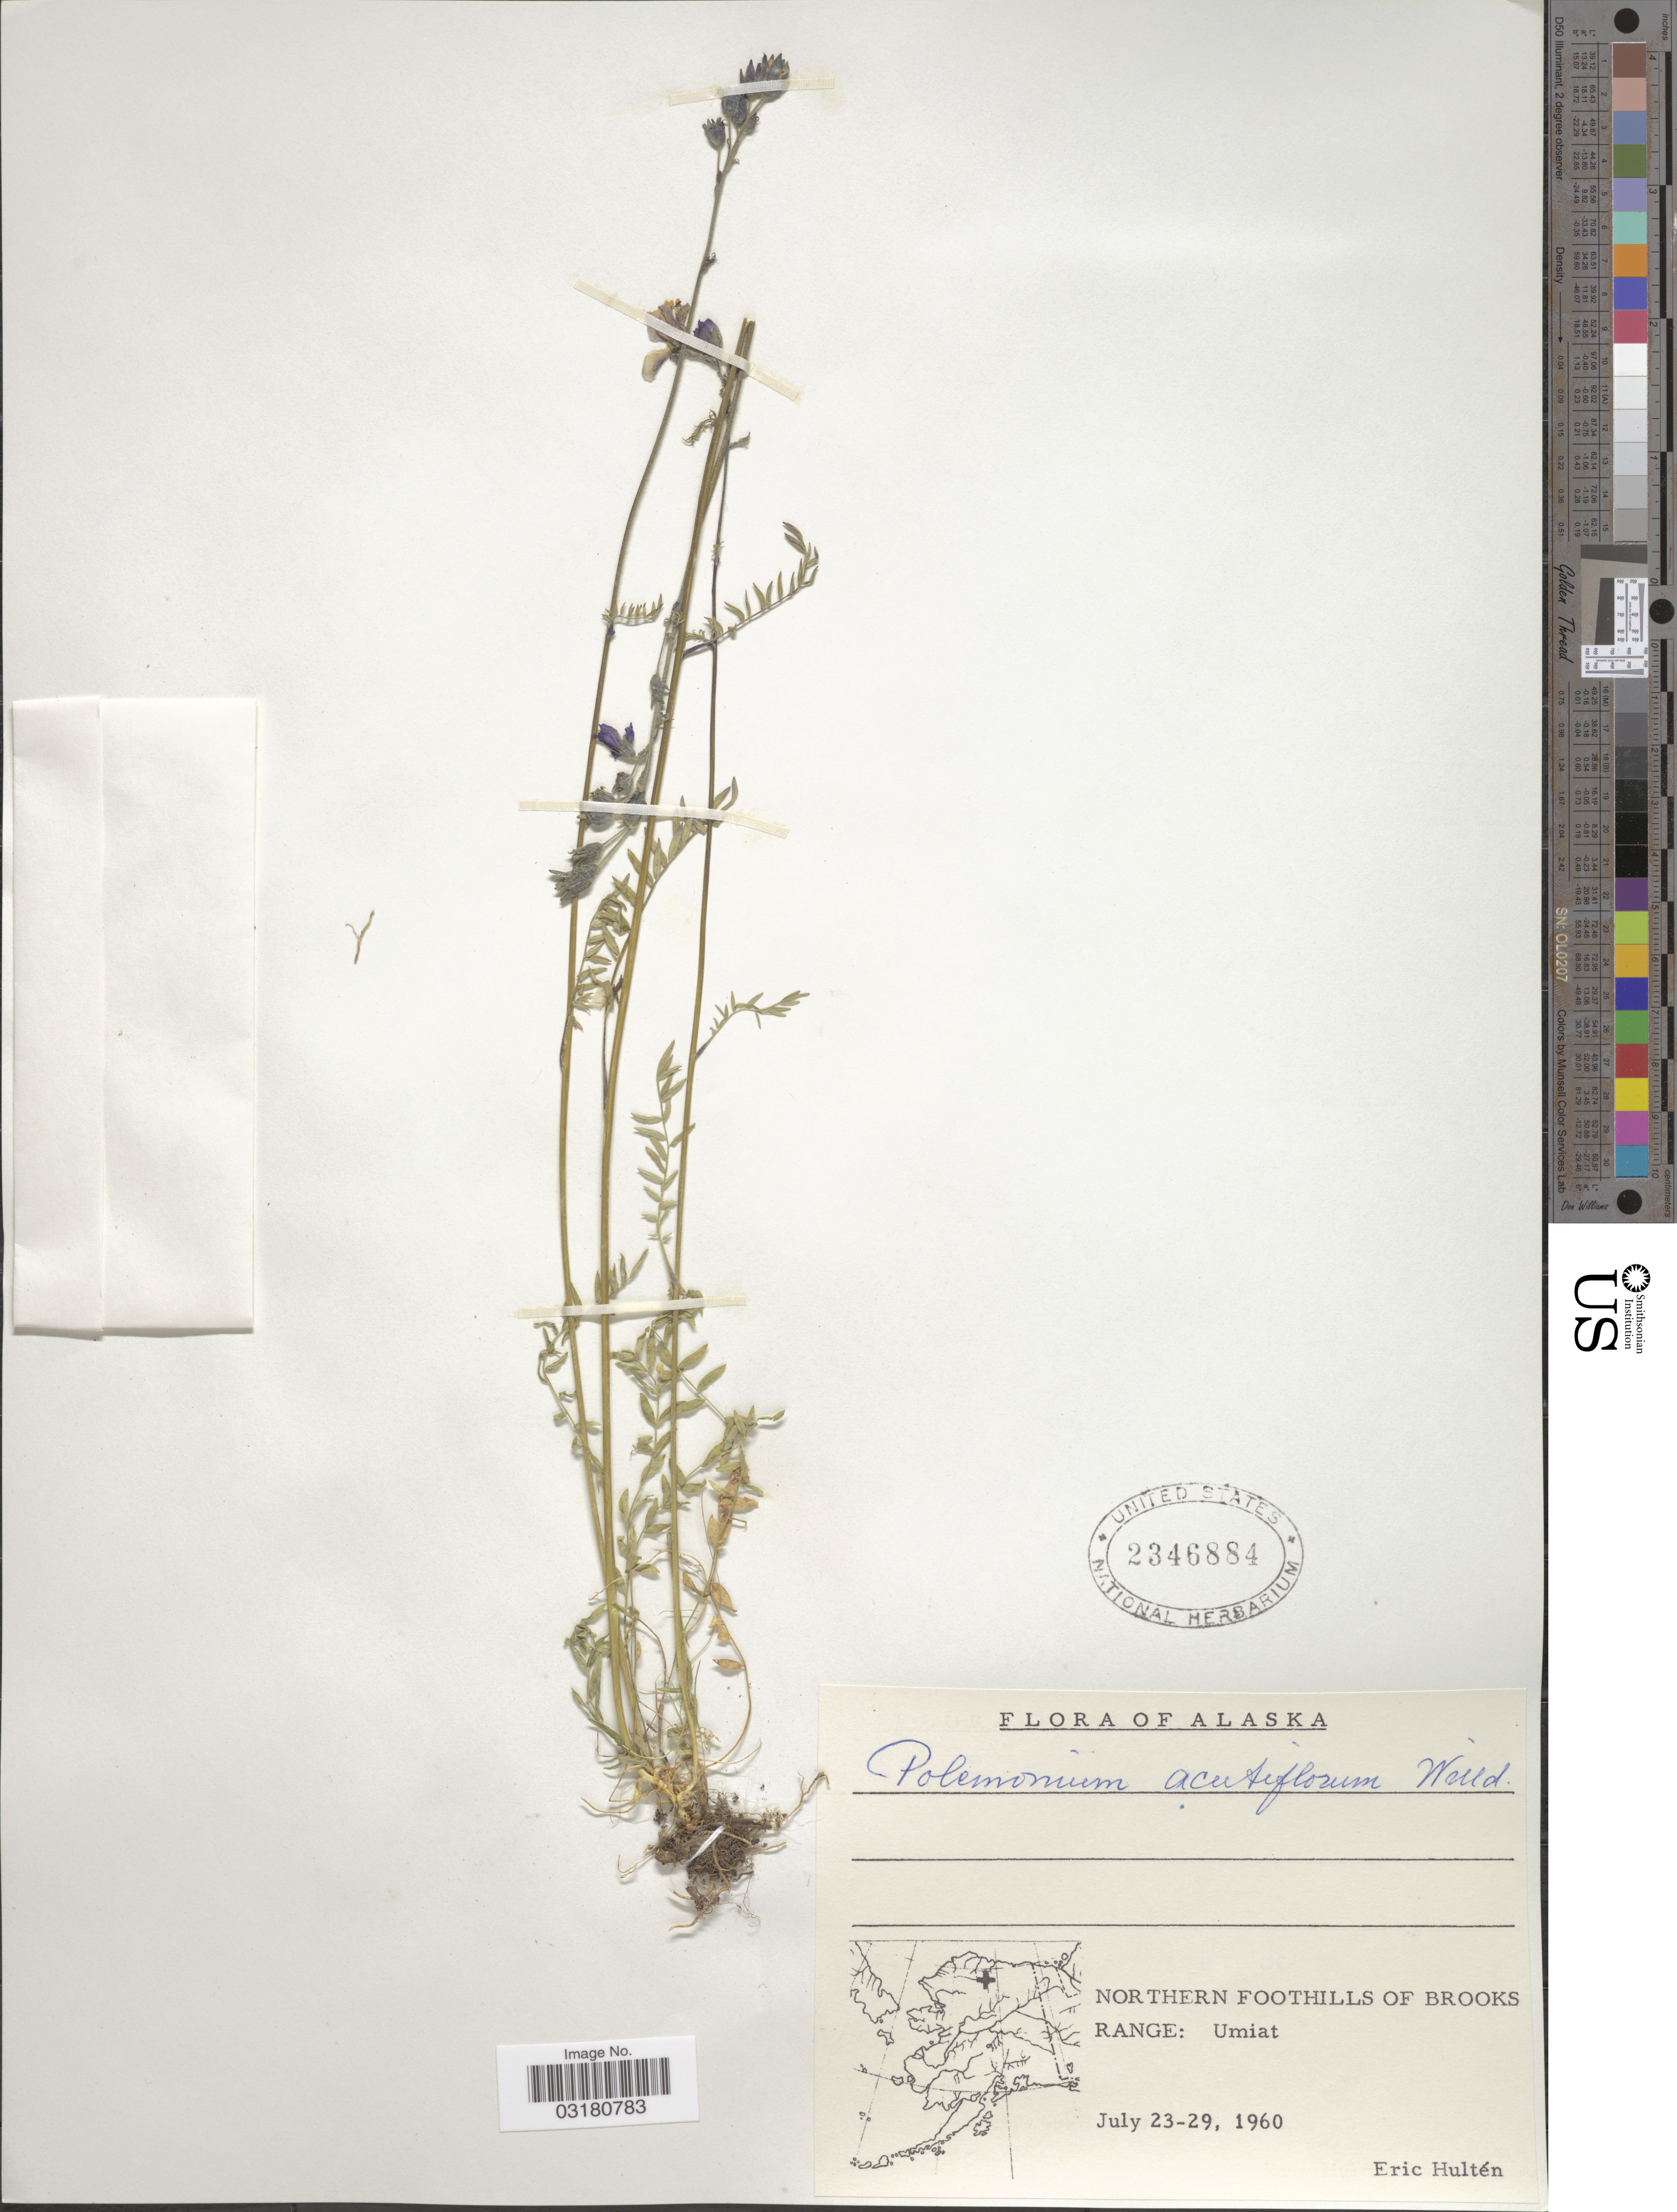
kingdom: Plantae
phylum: Tracheophyta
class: Magnoliopsida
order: Ericales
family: Polemoniaceae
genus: Polemonium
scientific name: Polemonium acutiflorum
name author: Willd. ex Roem. & Schult.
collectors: E. G. Hultén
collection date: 1960-07-23/1960-07-29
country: United States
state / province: Alaska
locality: Northern Foothills of Brooks Range: Umiat.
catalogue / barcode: US 2346884